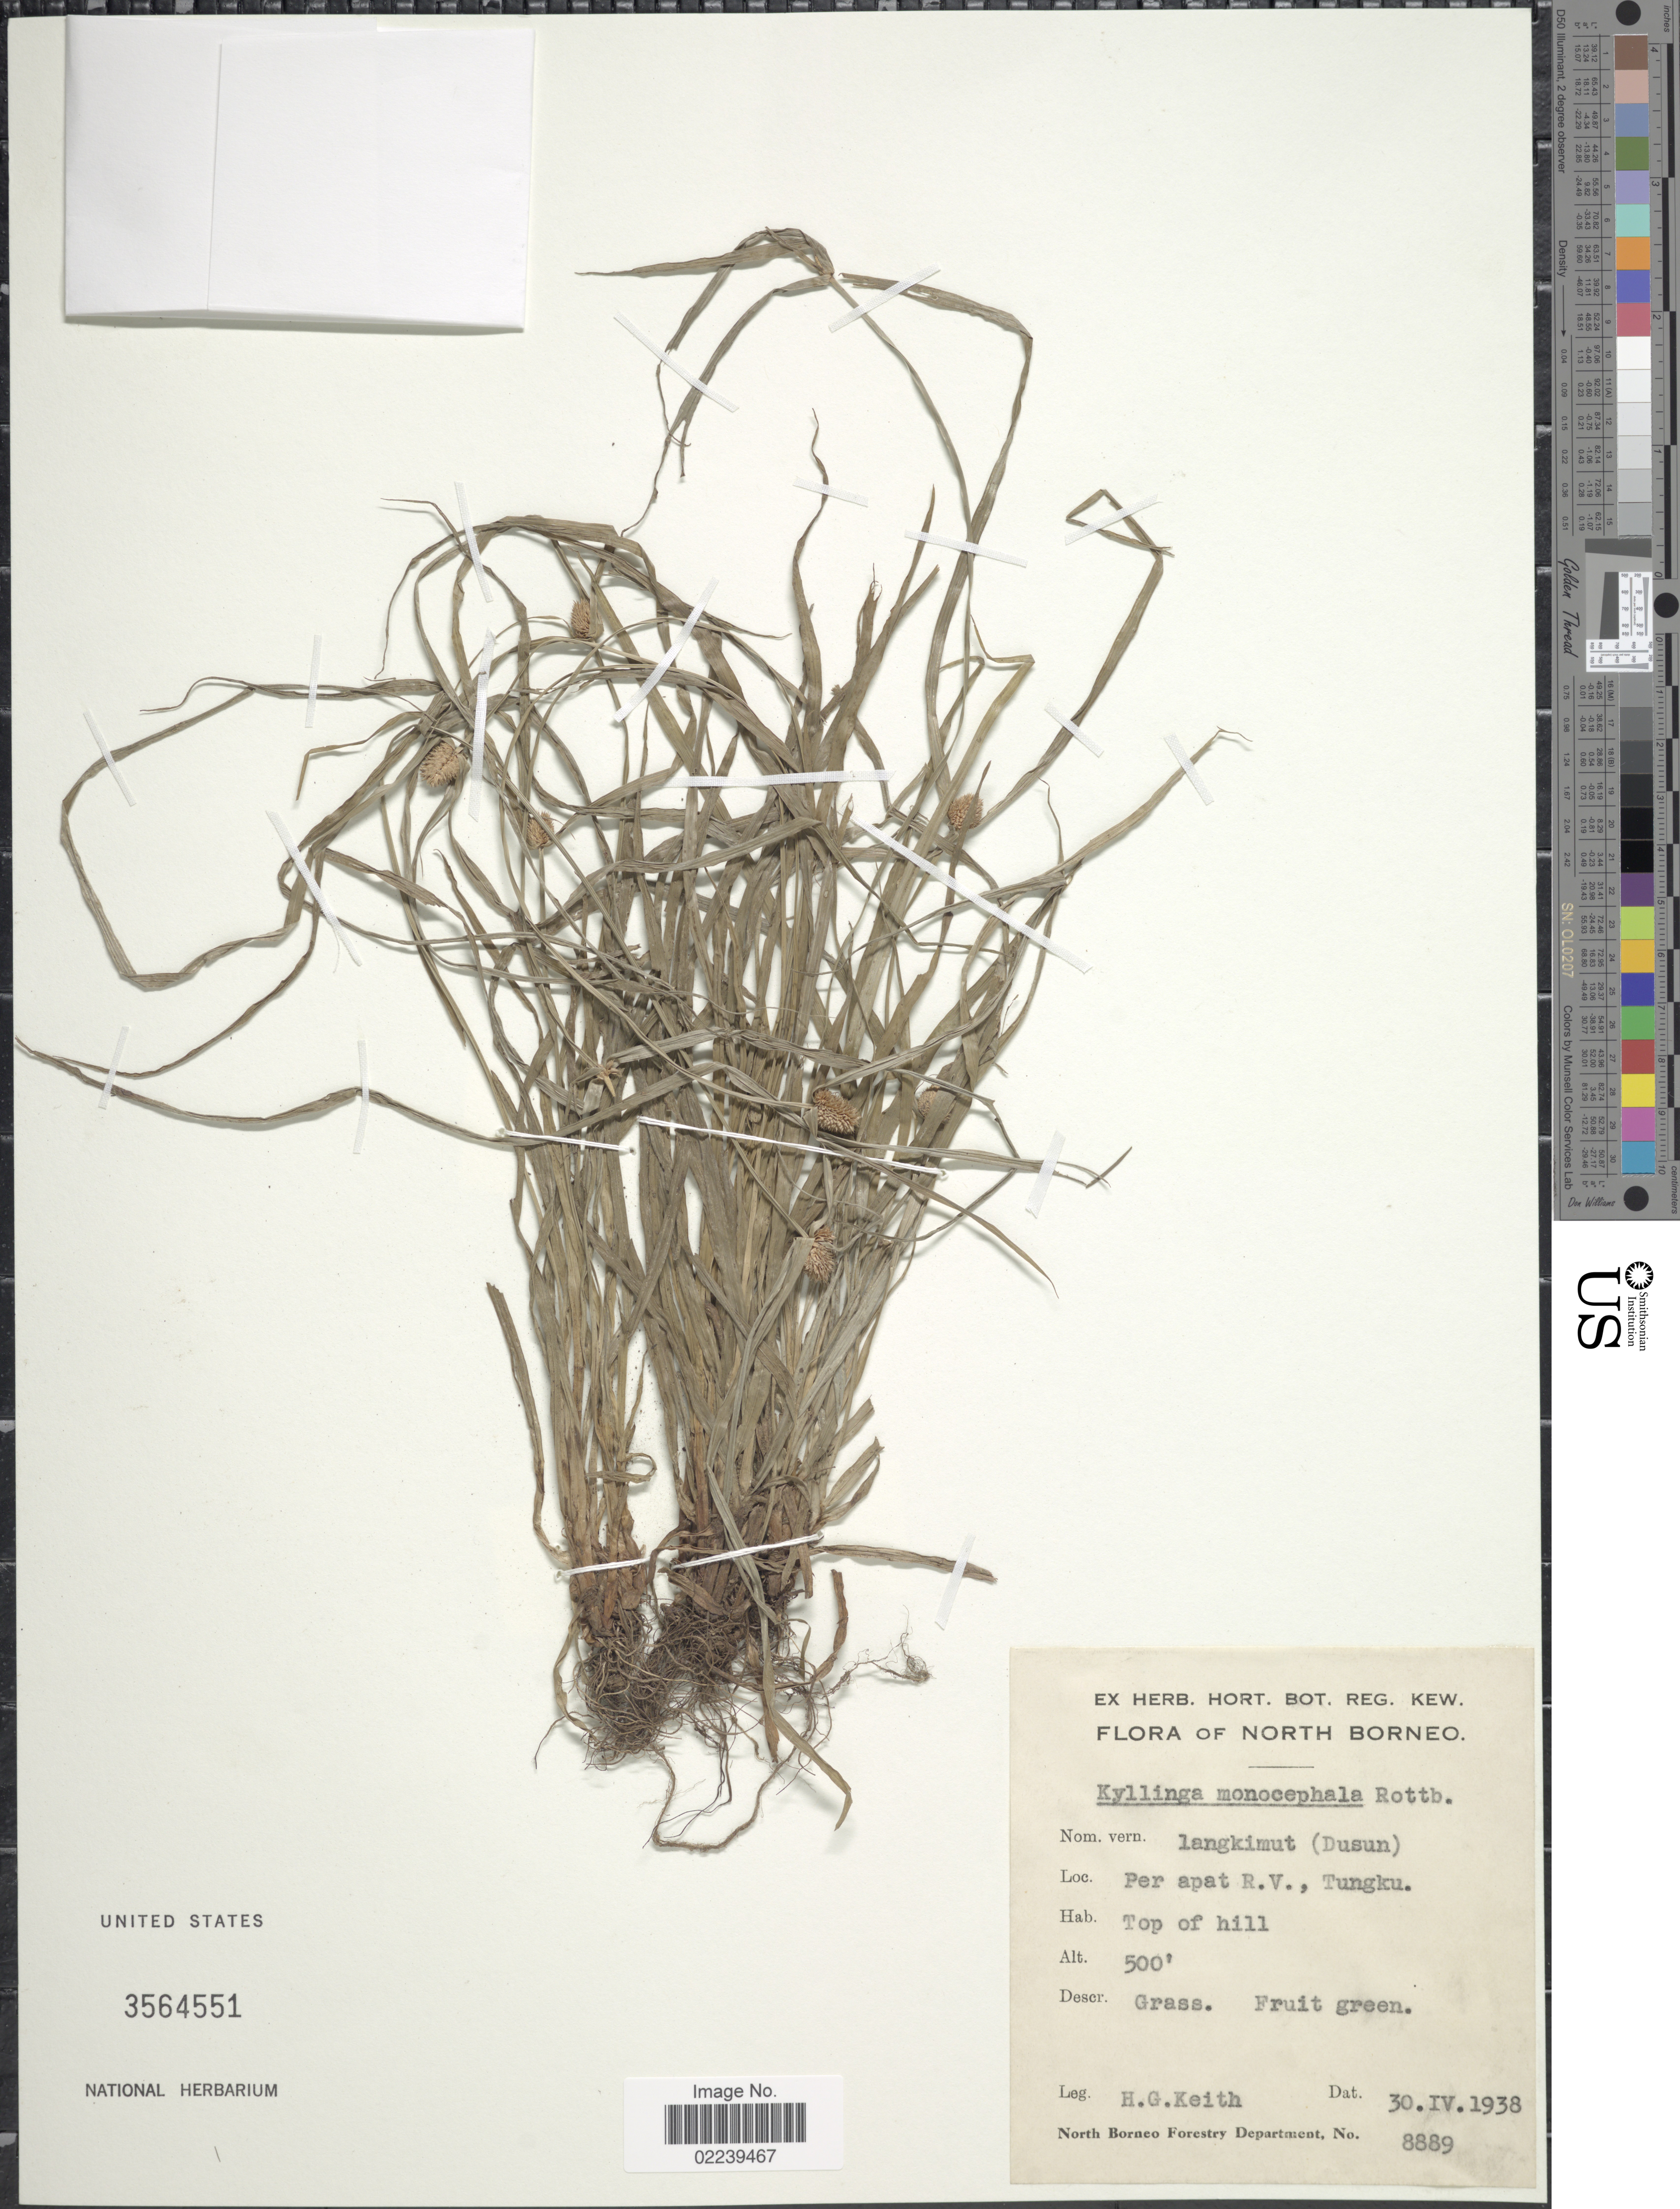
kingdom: Plantae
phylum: Tracheophyta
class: Liliopsida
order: Poales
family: Cyperaceae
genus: Cyperus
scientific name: Cyperus mindorensis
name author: (Steud.) Huygh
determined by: Strong, M. T., (US), Smithsonian Institution - National Museum of Natural History (UNITED STATES)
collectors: H. Keith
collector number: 8889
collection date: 1938-04-30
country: Malaysia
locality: North Borneo, Per apat R.V., Tungku, Top of hill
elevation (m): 152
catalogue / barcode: US 3564551